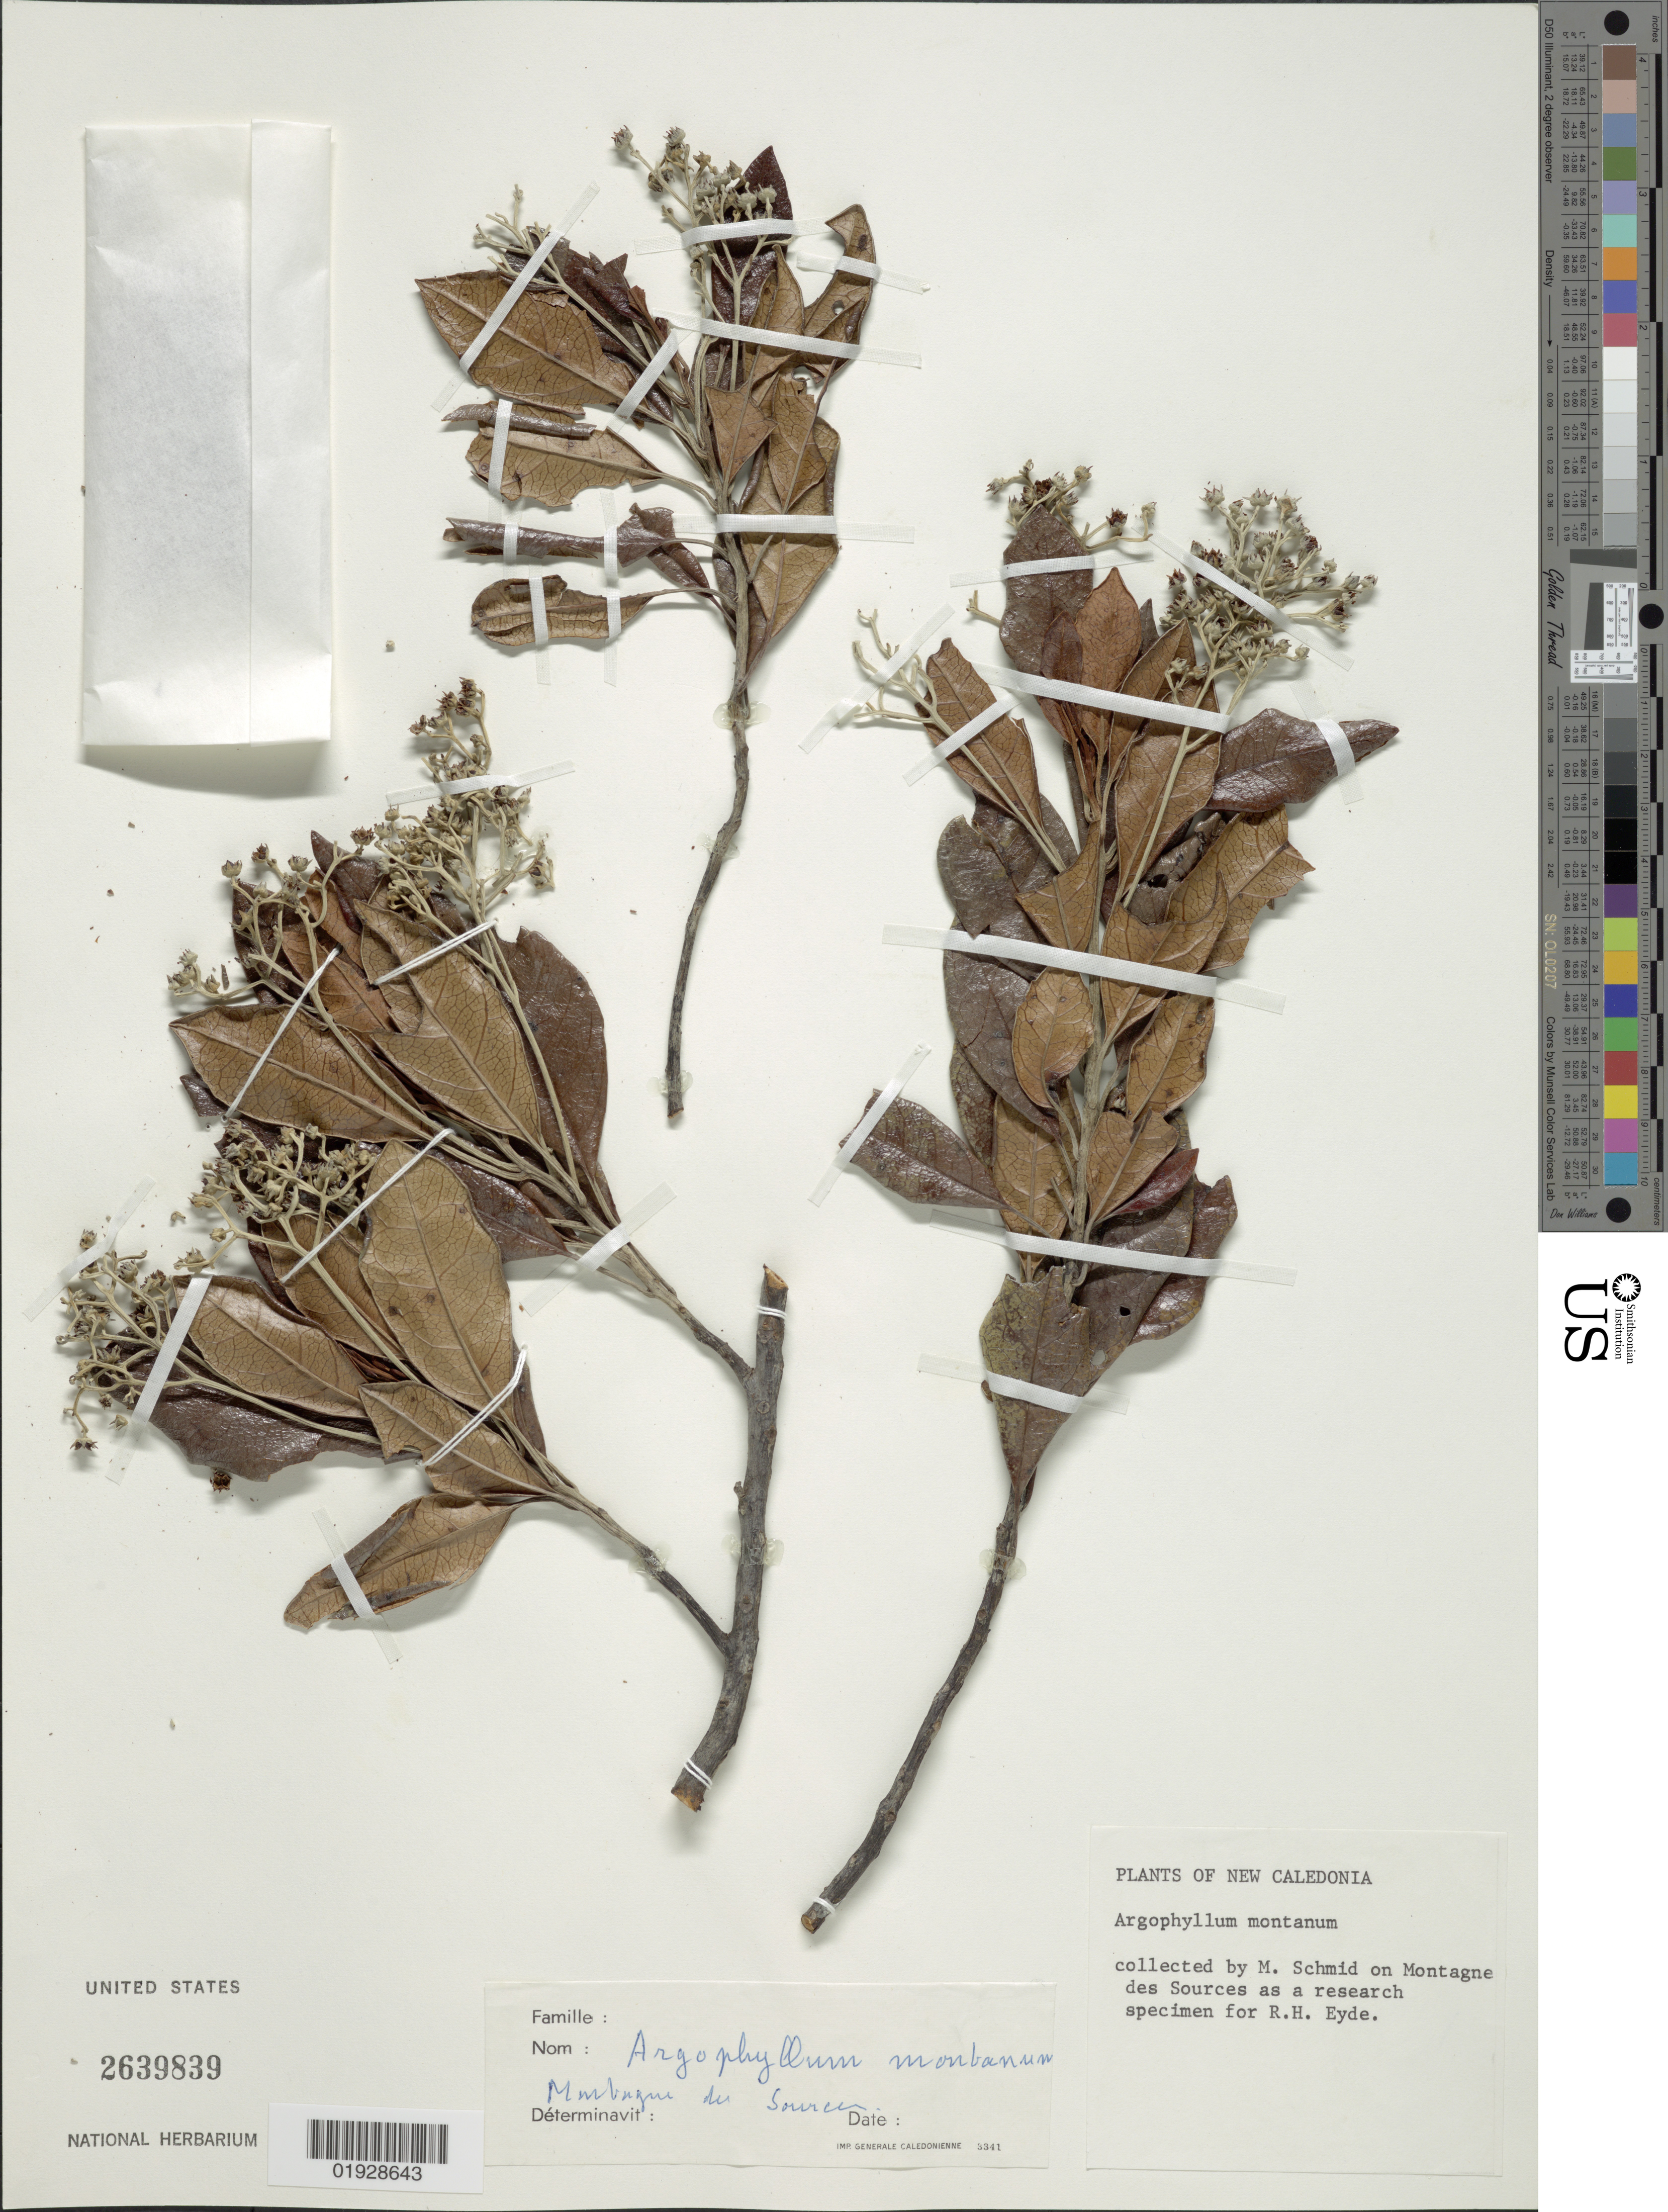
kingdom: Plantae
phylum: Tracheophyta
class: Magnoliopsida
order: Asterales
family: Argophyllaceae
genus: Argophyllum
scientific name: Argophyllum montanum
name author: Schltr.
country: New Caledonia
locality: Montagne des Sources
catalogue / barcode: US 2639839